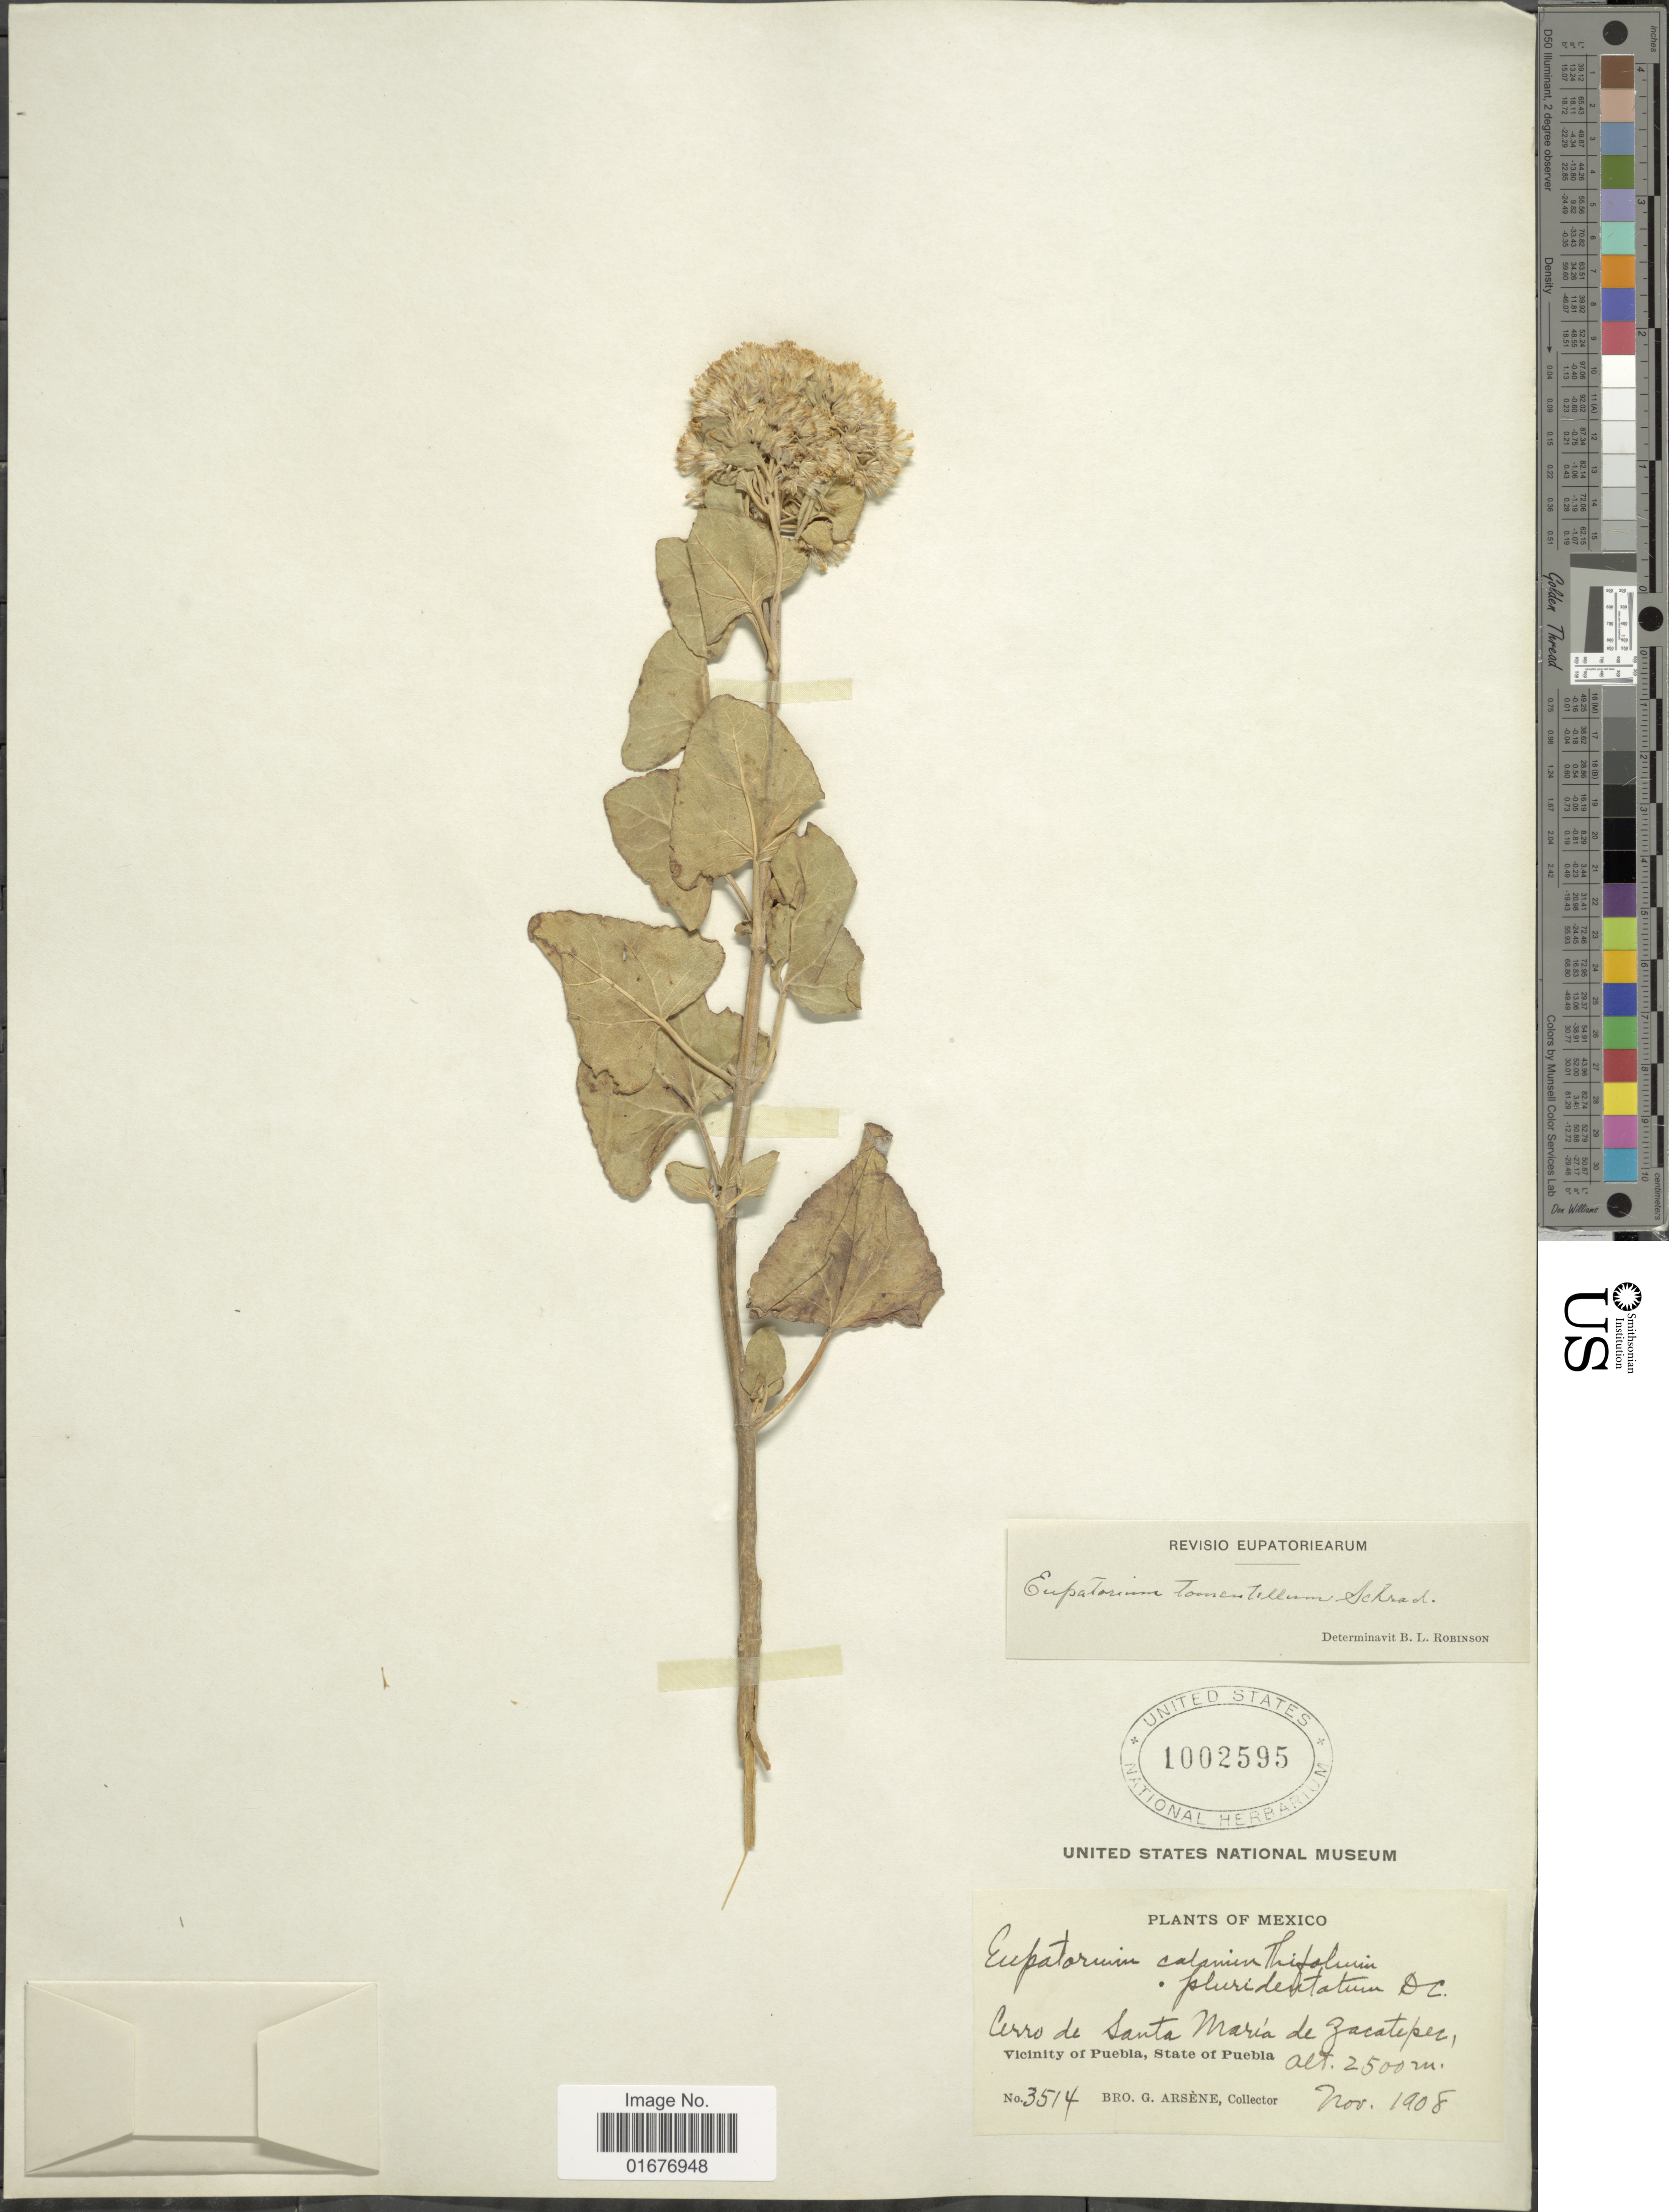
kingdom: Plantae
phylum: Tracheophyta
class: Magnoliopsida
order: Asterales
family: Asteraceae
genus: Ageratina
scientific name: Ageratina tomentella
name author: (Schrad.) R.M. King & H. Rob.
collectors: Bro. G. Arsène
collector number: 3514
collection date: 1908-11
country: Mexico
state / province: Puebla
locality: Cero de Santa Maria de Zacatepec, vicinity of Puebla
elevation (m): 2500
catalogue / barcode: US 1002595